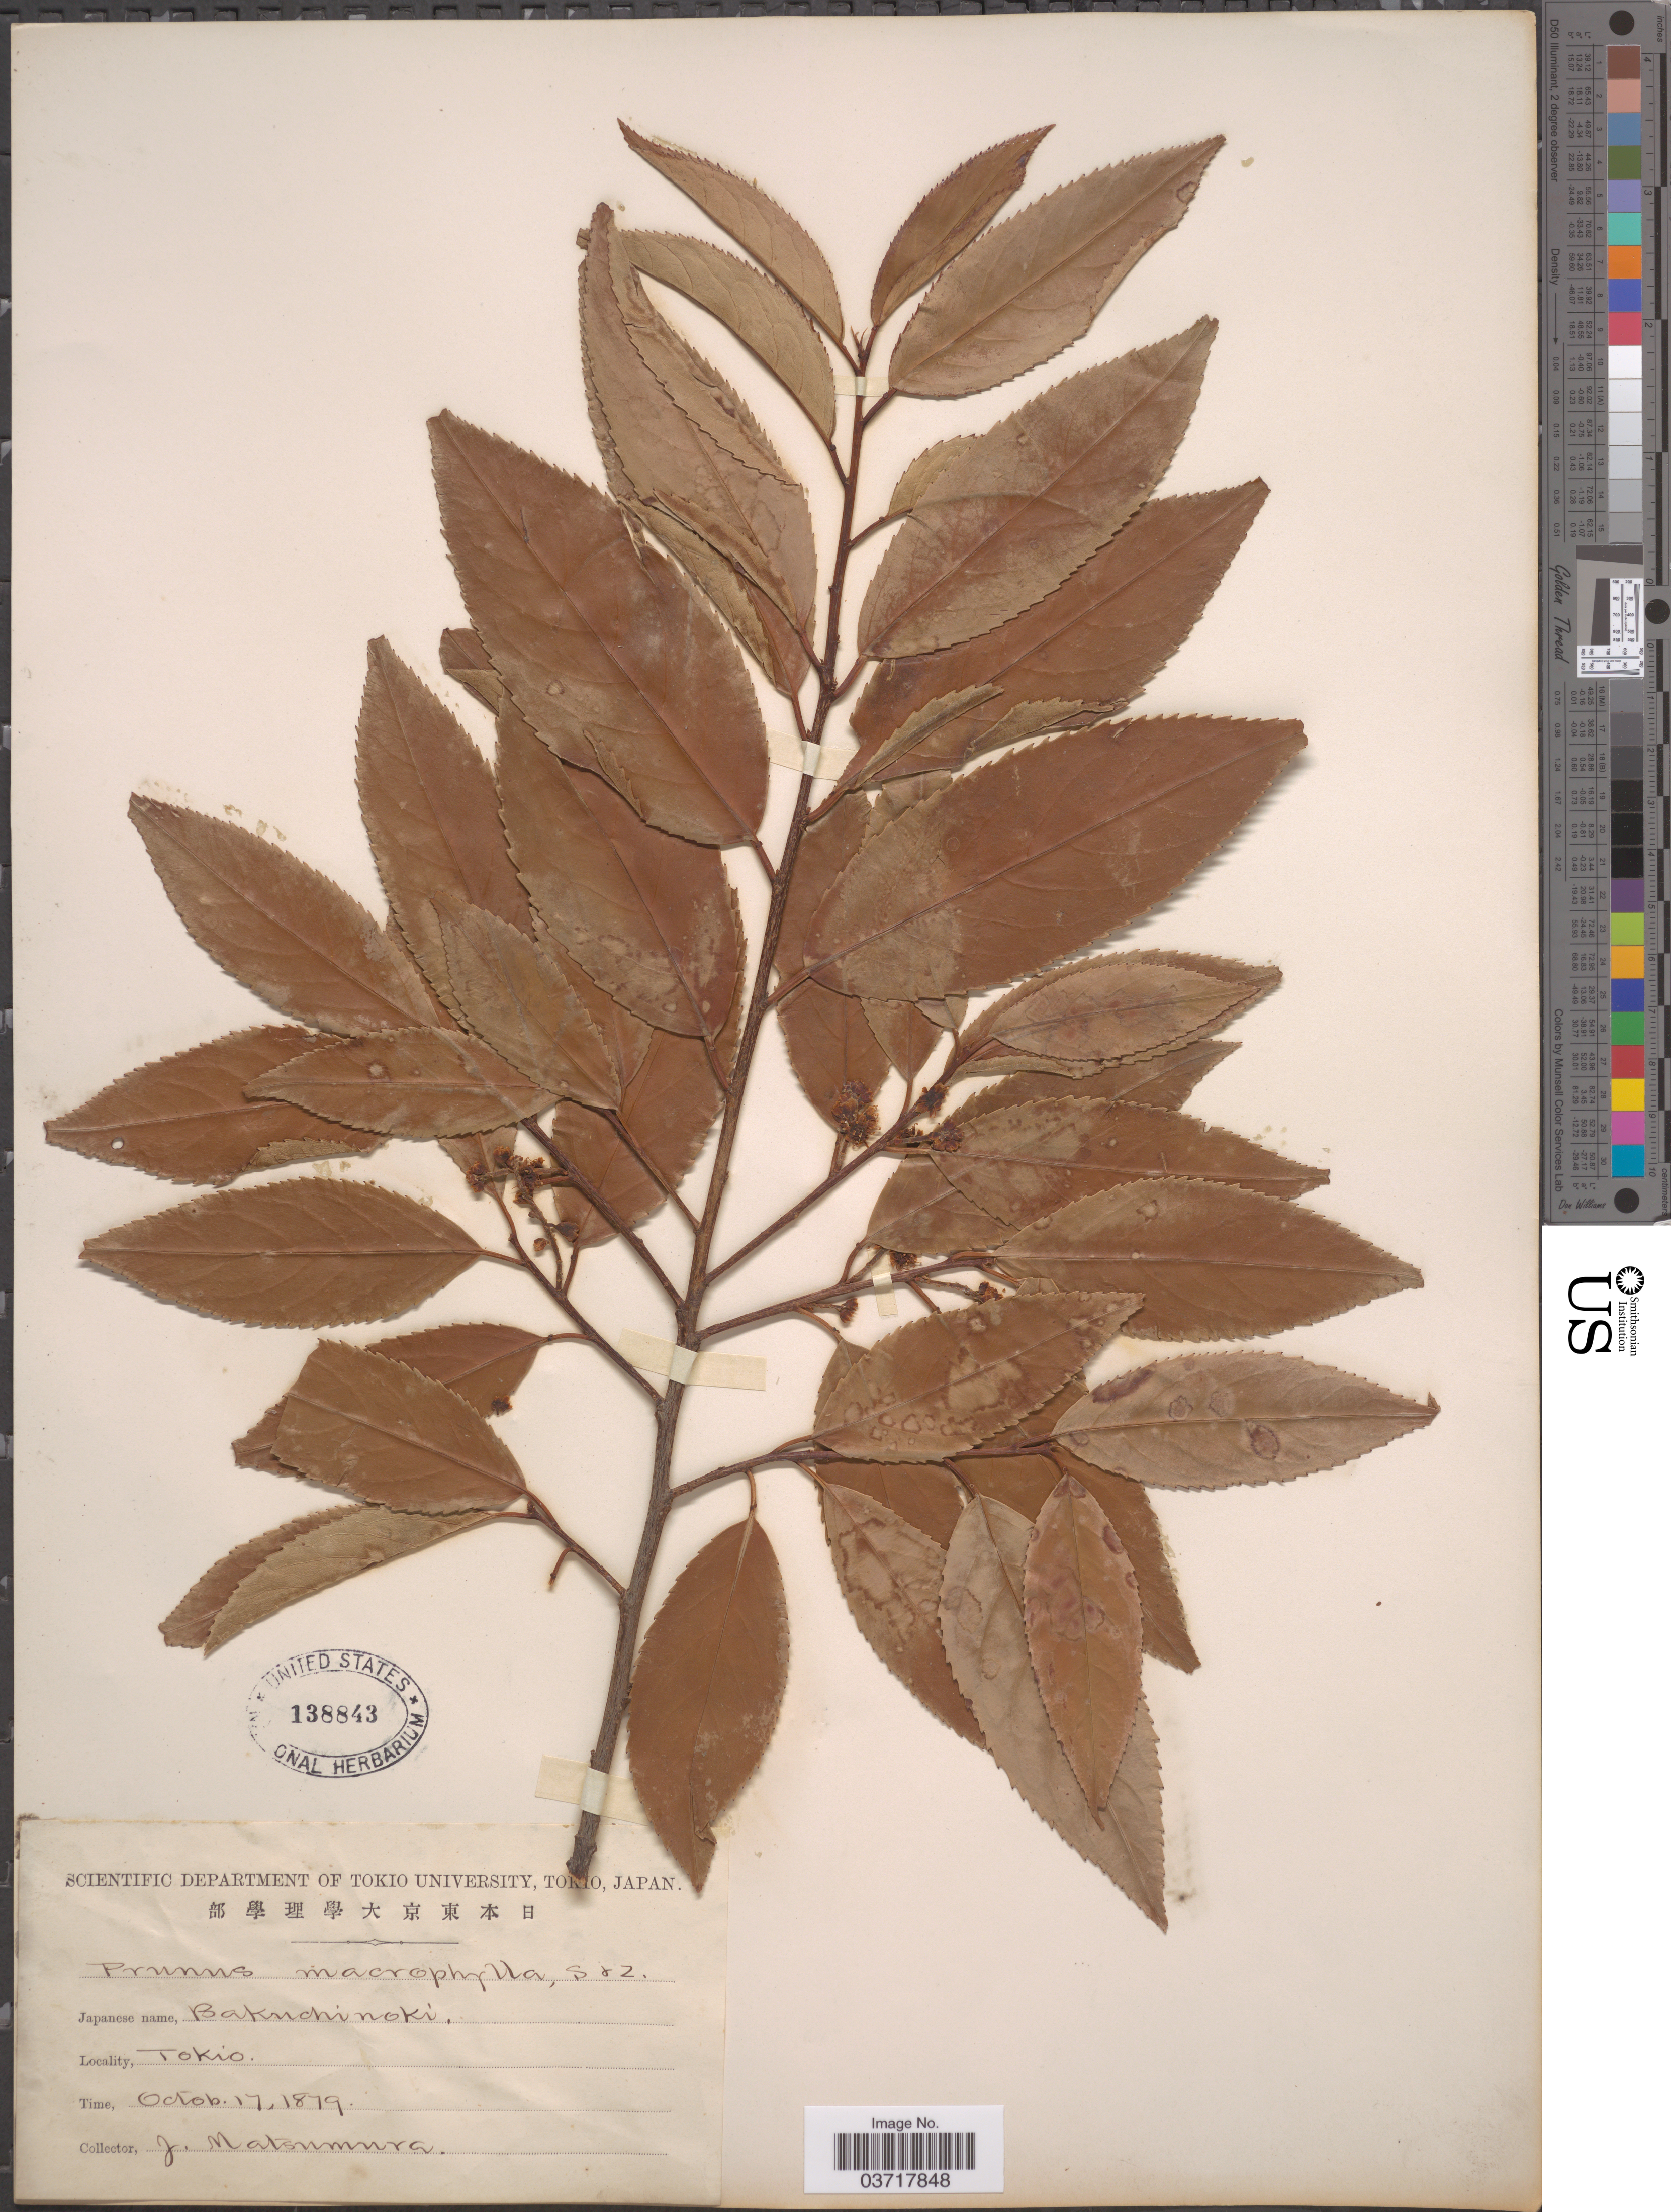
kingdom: Plantae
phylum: Tracheophyta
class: Magnoliopsida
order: Rosales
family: Rosaceae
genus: Prunus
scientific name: Prunus macrophylla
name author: Poir.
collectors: J. Natsumura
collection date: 1879-10-17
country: Japan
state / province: Tokyo, Federal City of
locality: Tokio.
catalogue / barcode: US 138843